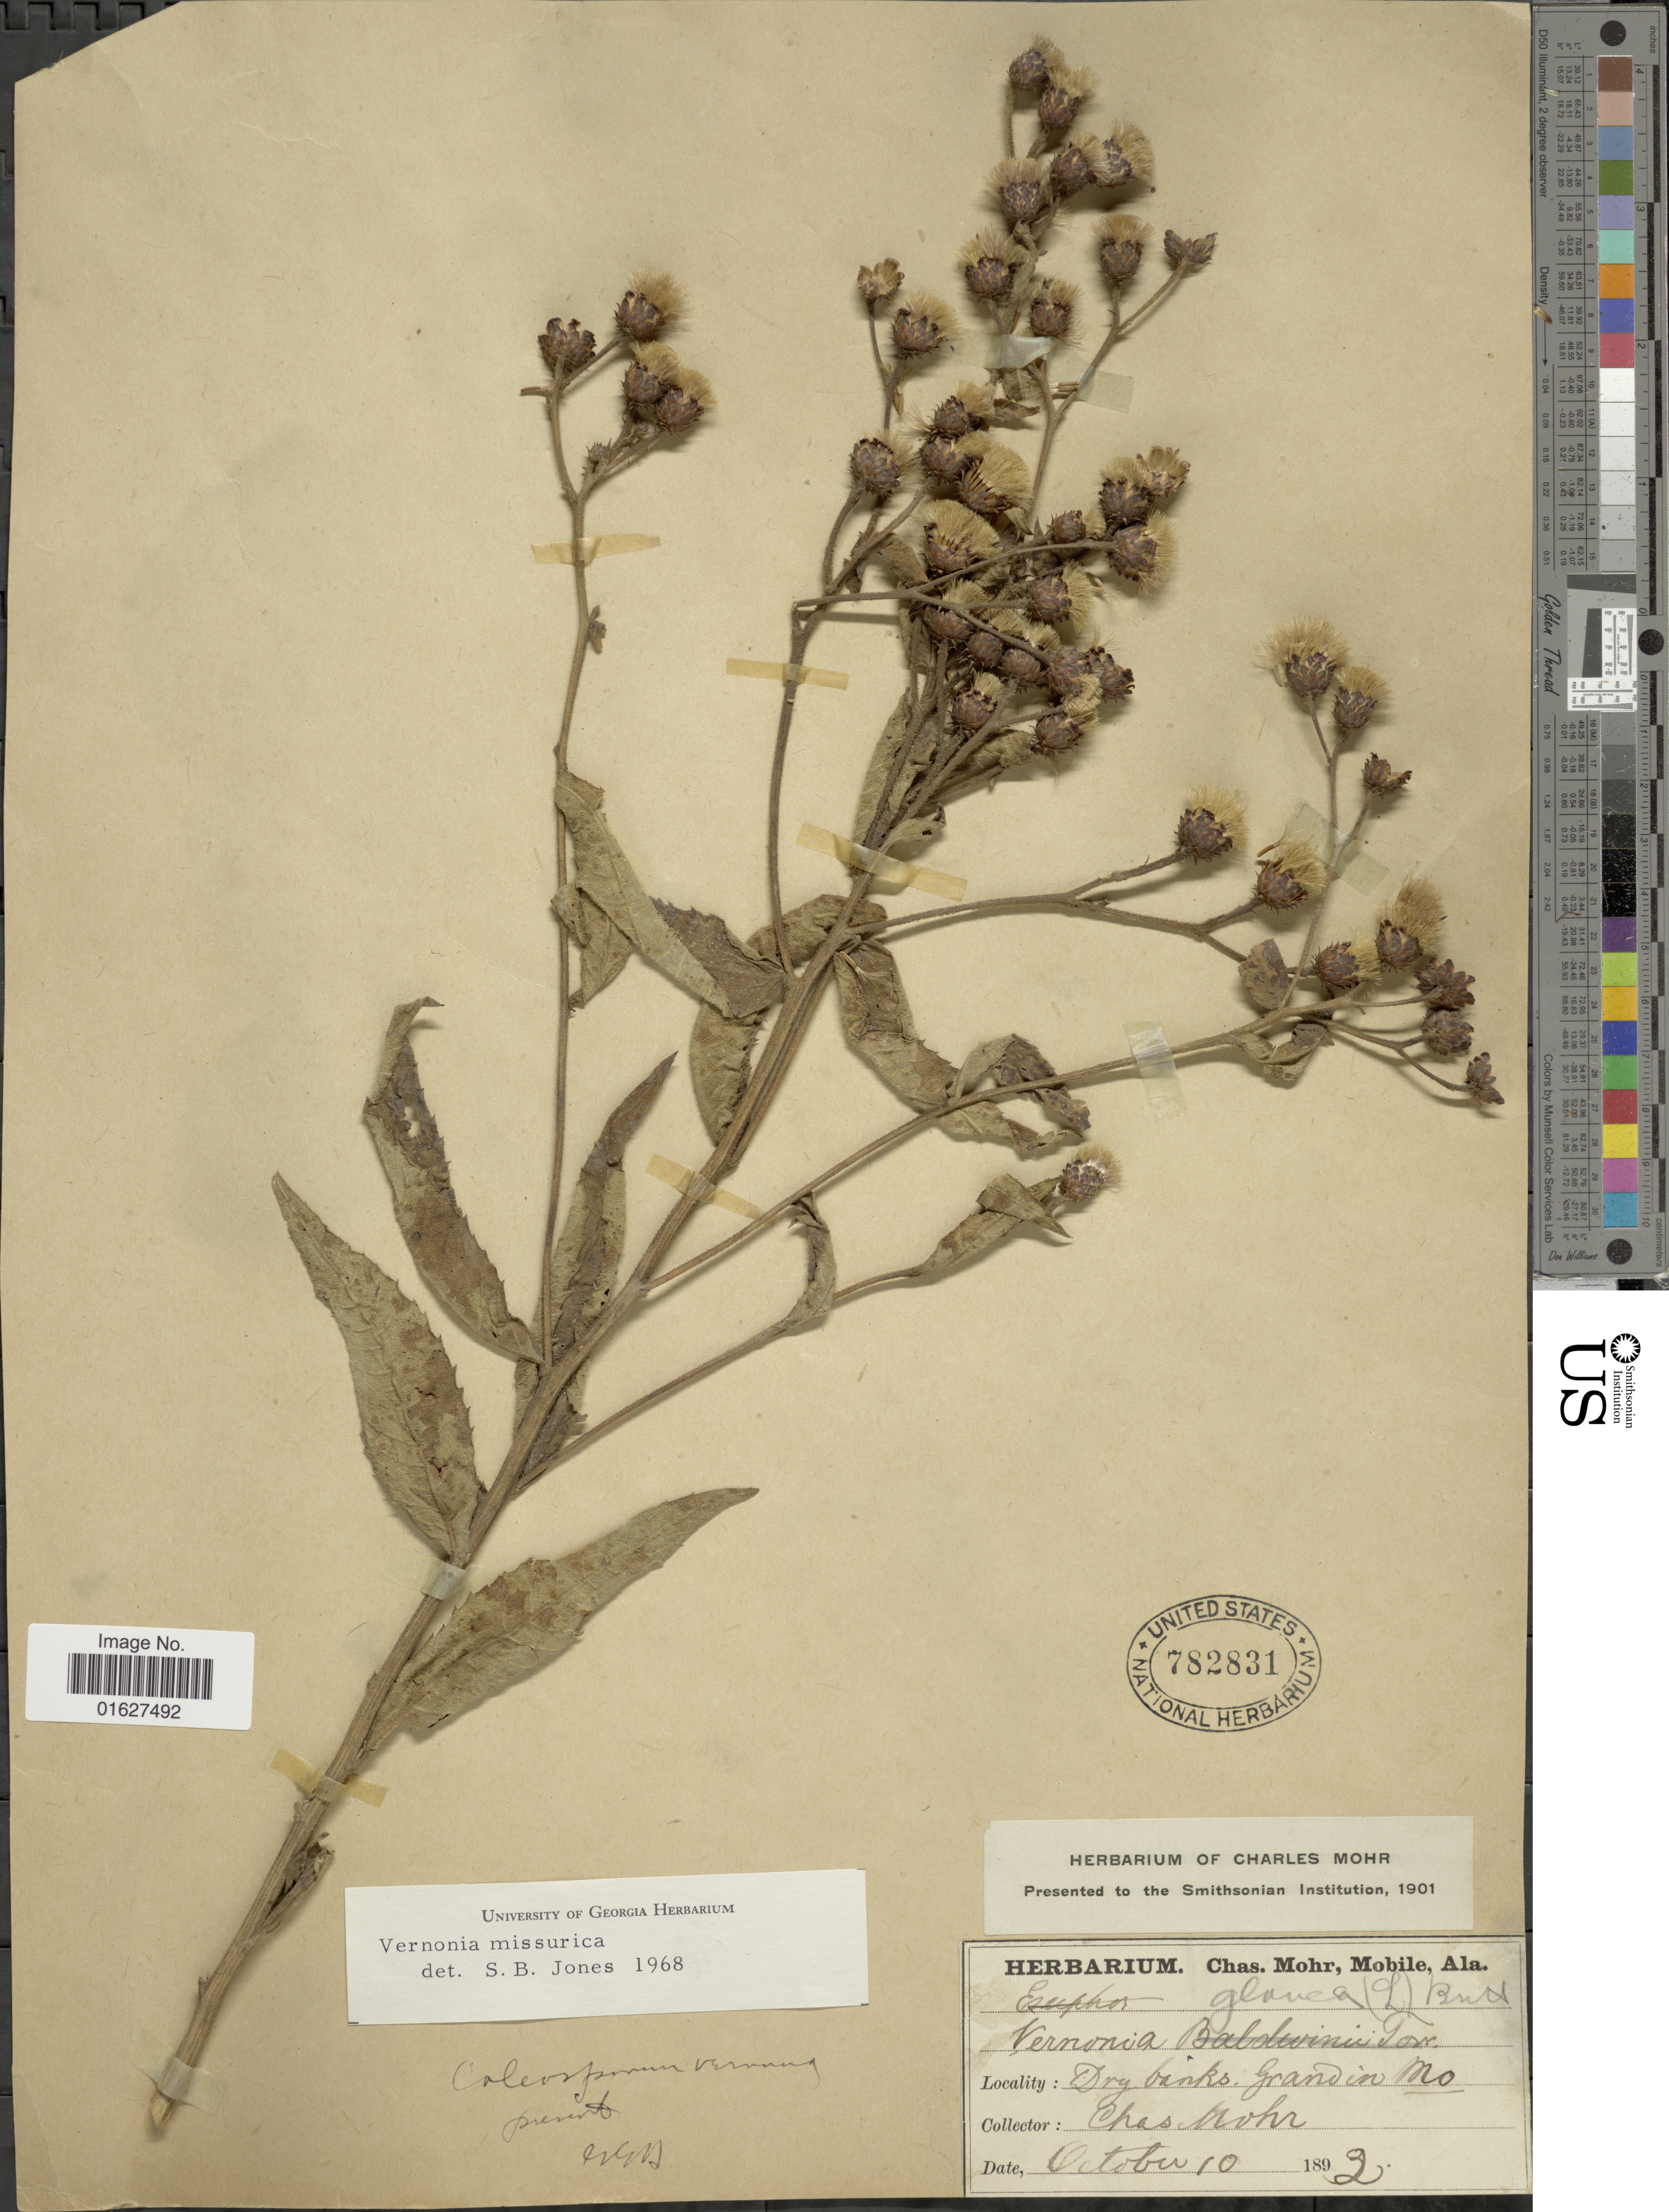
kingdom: Plantae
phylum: Tracheophyta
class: Magnoliopsida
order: Asterales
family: Asteraceae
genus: Vernonia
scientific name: Vernonia missurica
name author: Raf.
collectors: Mohr, C. T. (herbarium)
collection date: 1892-10-10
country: United States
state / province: Missouri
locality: Dry banks. Grandin. Mo.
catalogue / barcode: US 782831